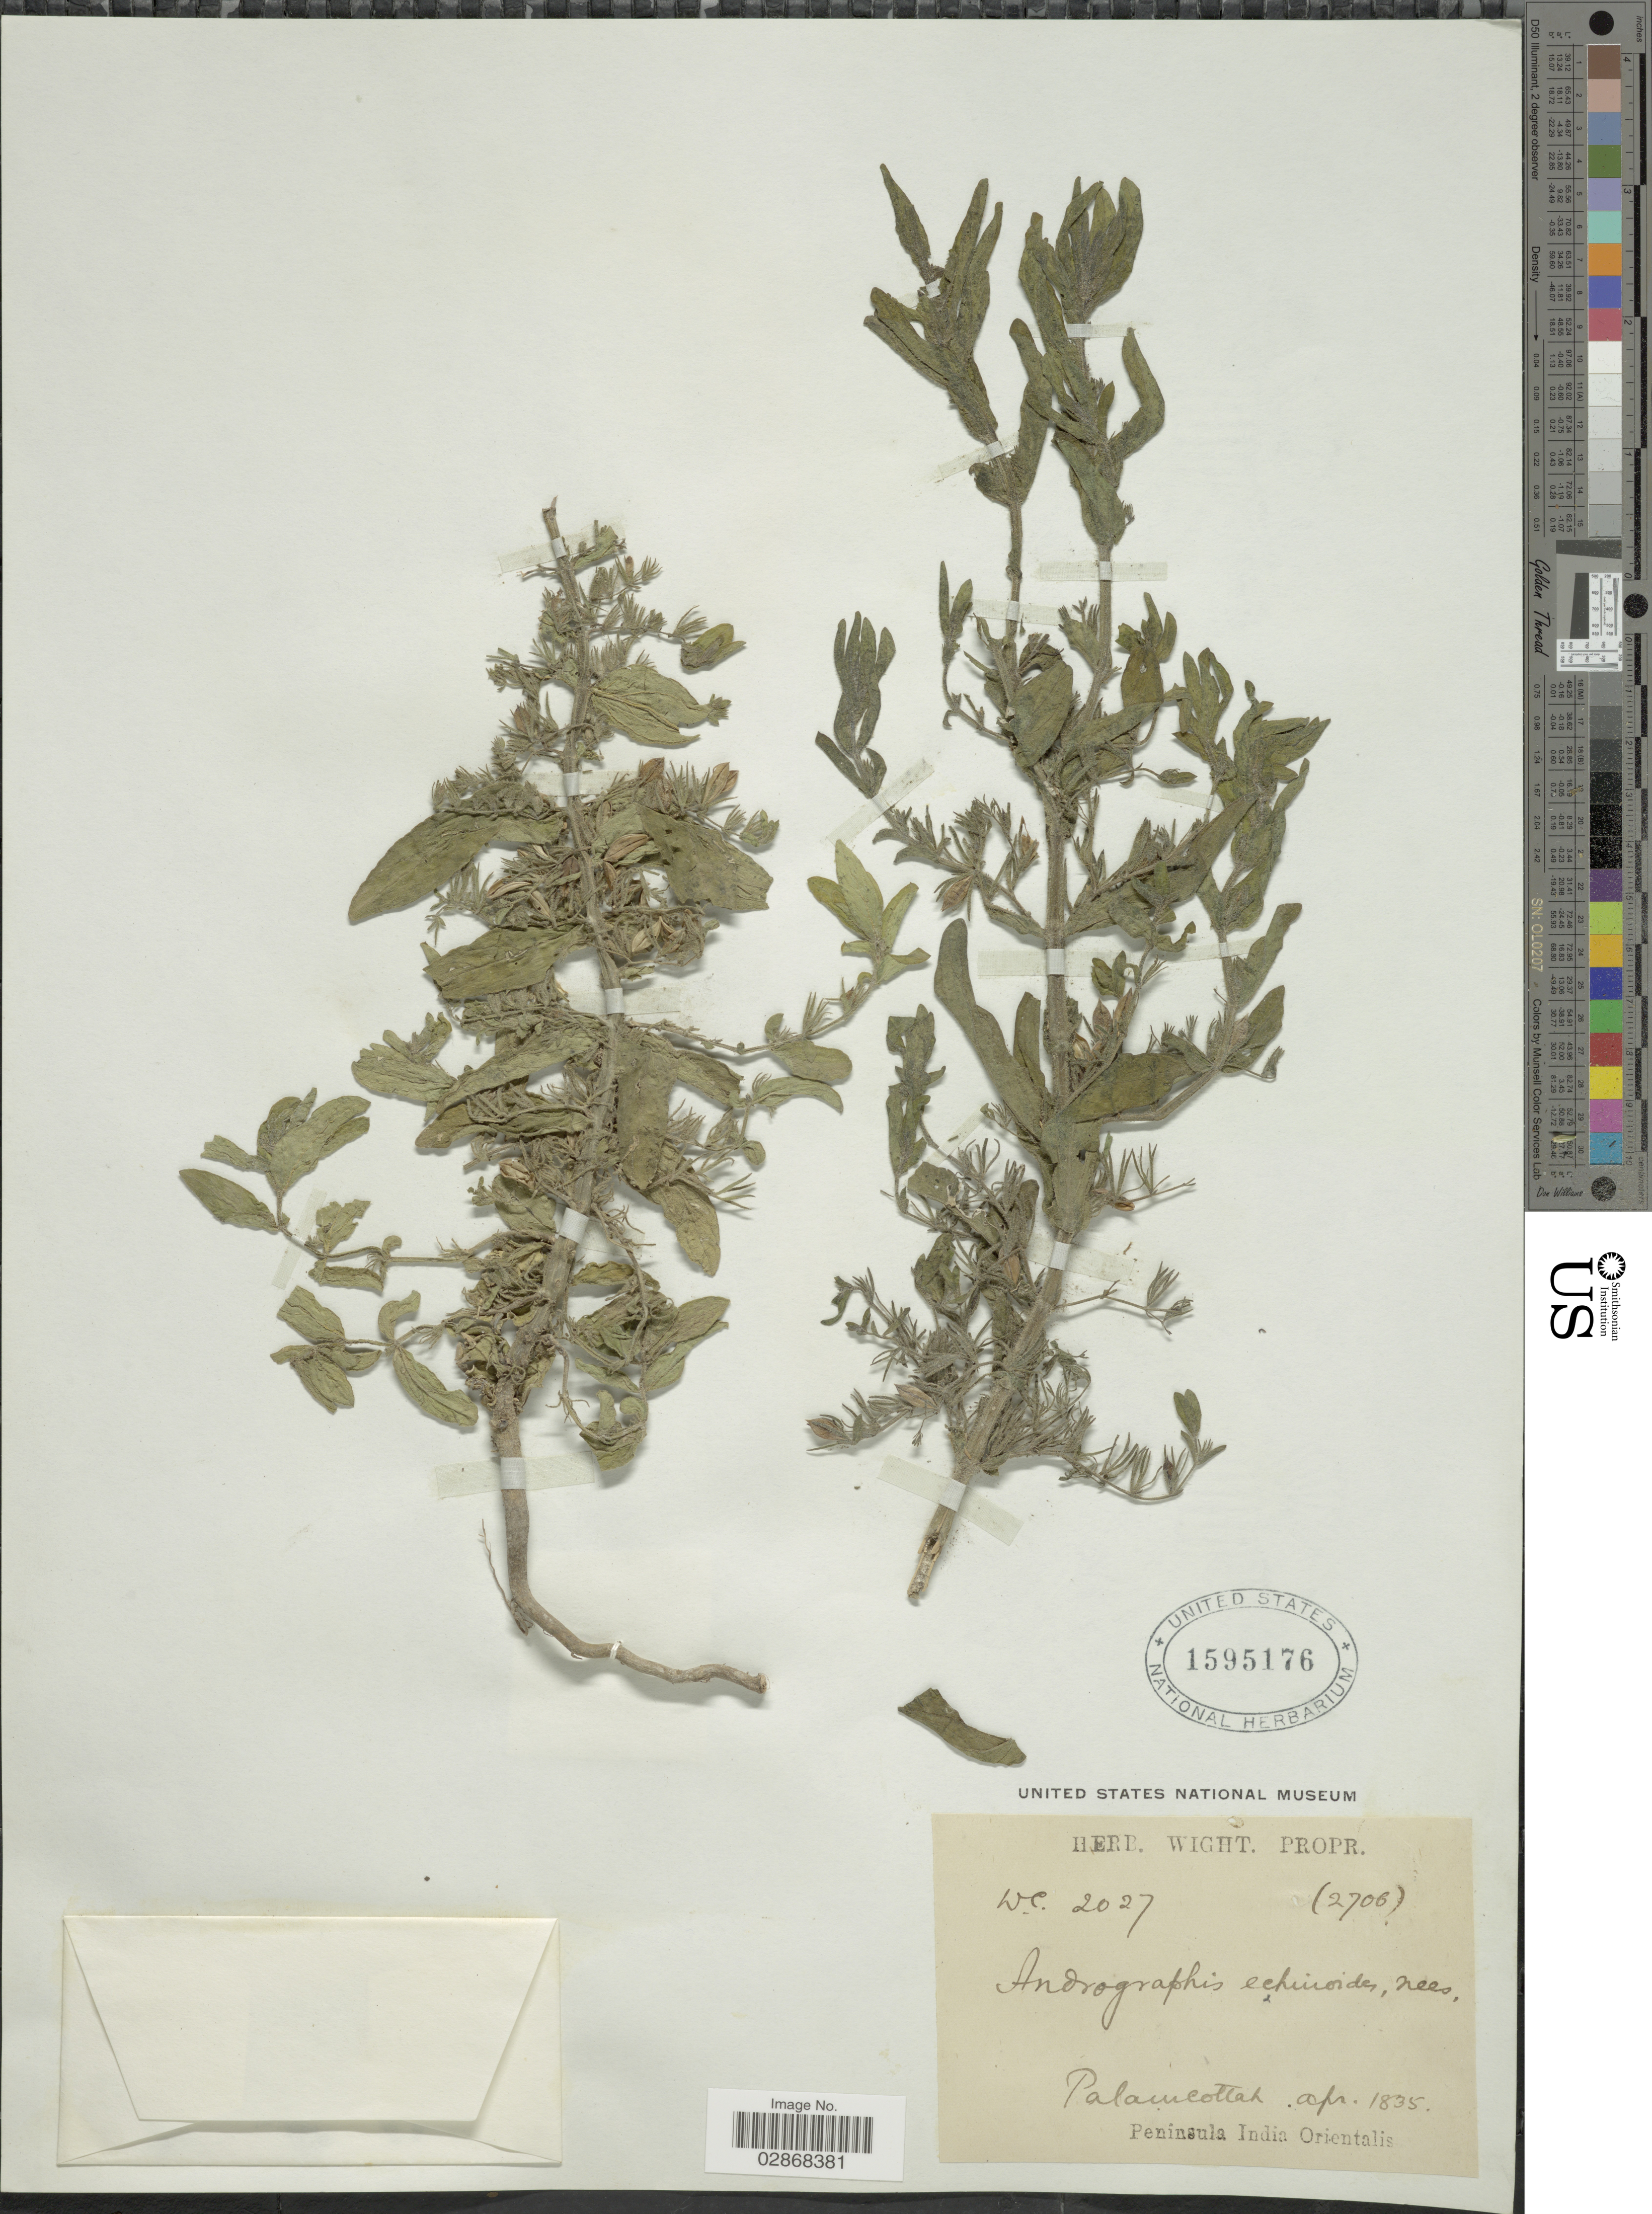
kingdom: Plantae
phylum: Tracheophyta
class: Magnoliopsida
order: Lamiales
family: Acanthaceae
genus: Andrographis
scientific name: Andrographis echioides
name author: (L.) Nees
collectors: ex Herb. Wight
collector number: WC2027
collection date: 1835-04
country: India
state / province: Tamil Nadu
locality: Palamcottah. Peninsula India Orientalis.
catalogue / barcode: US 1595176